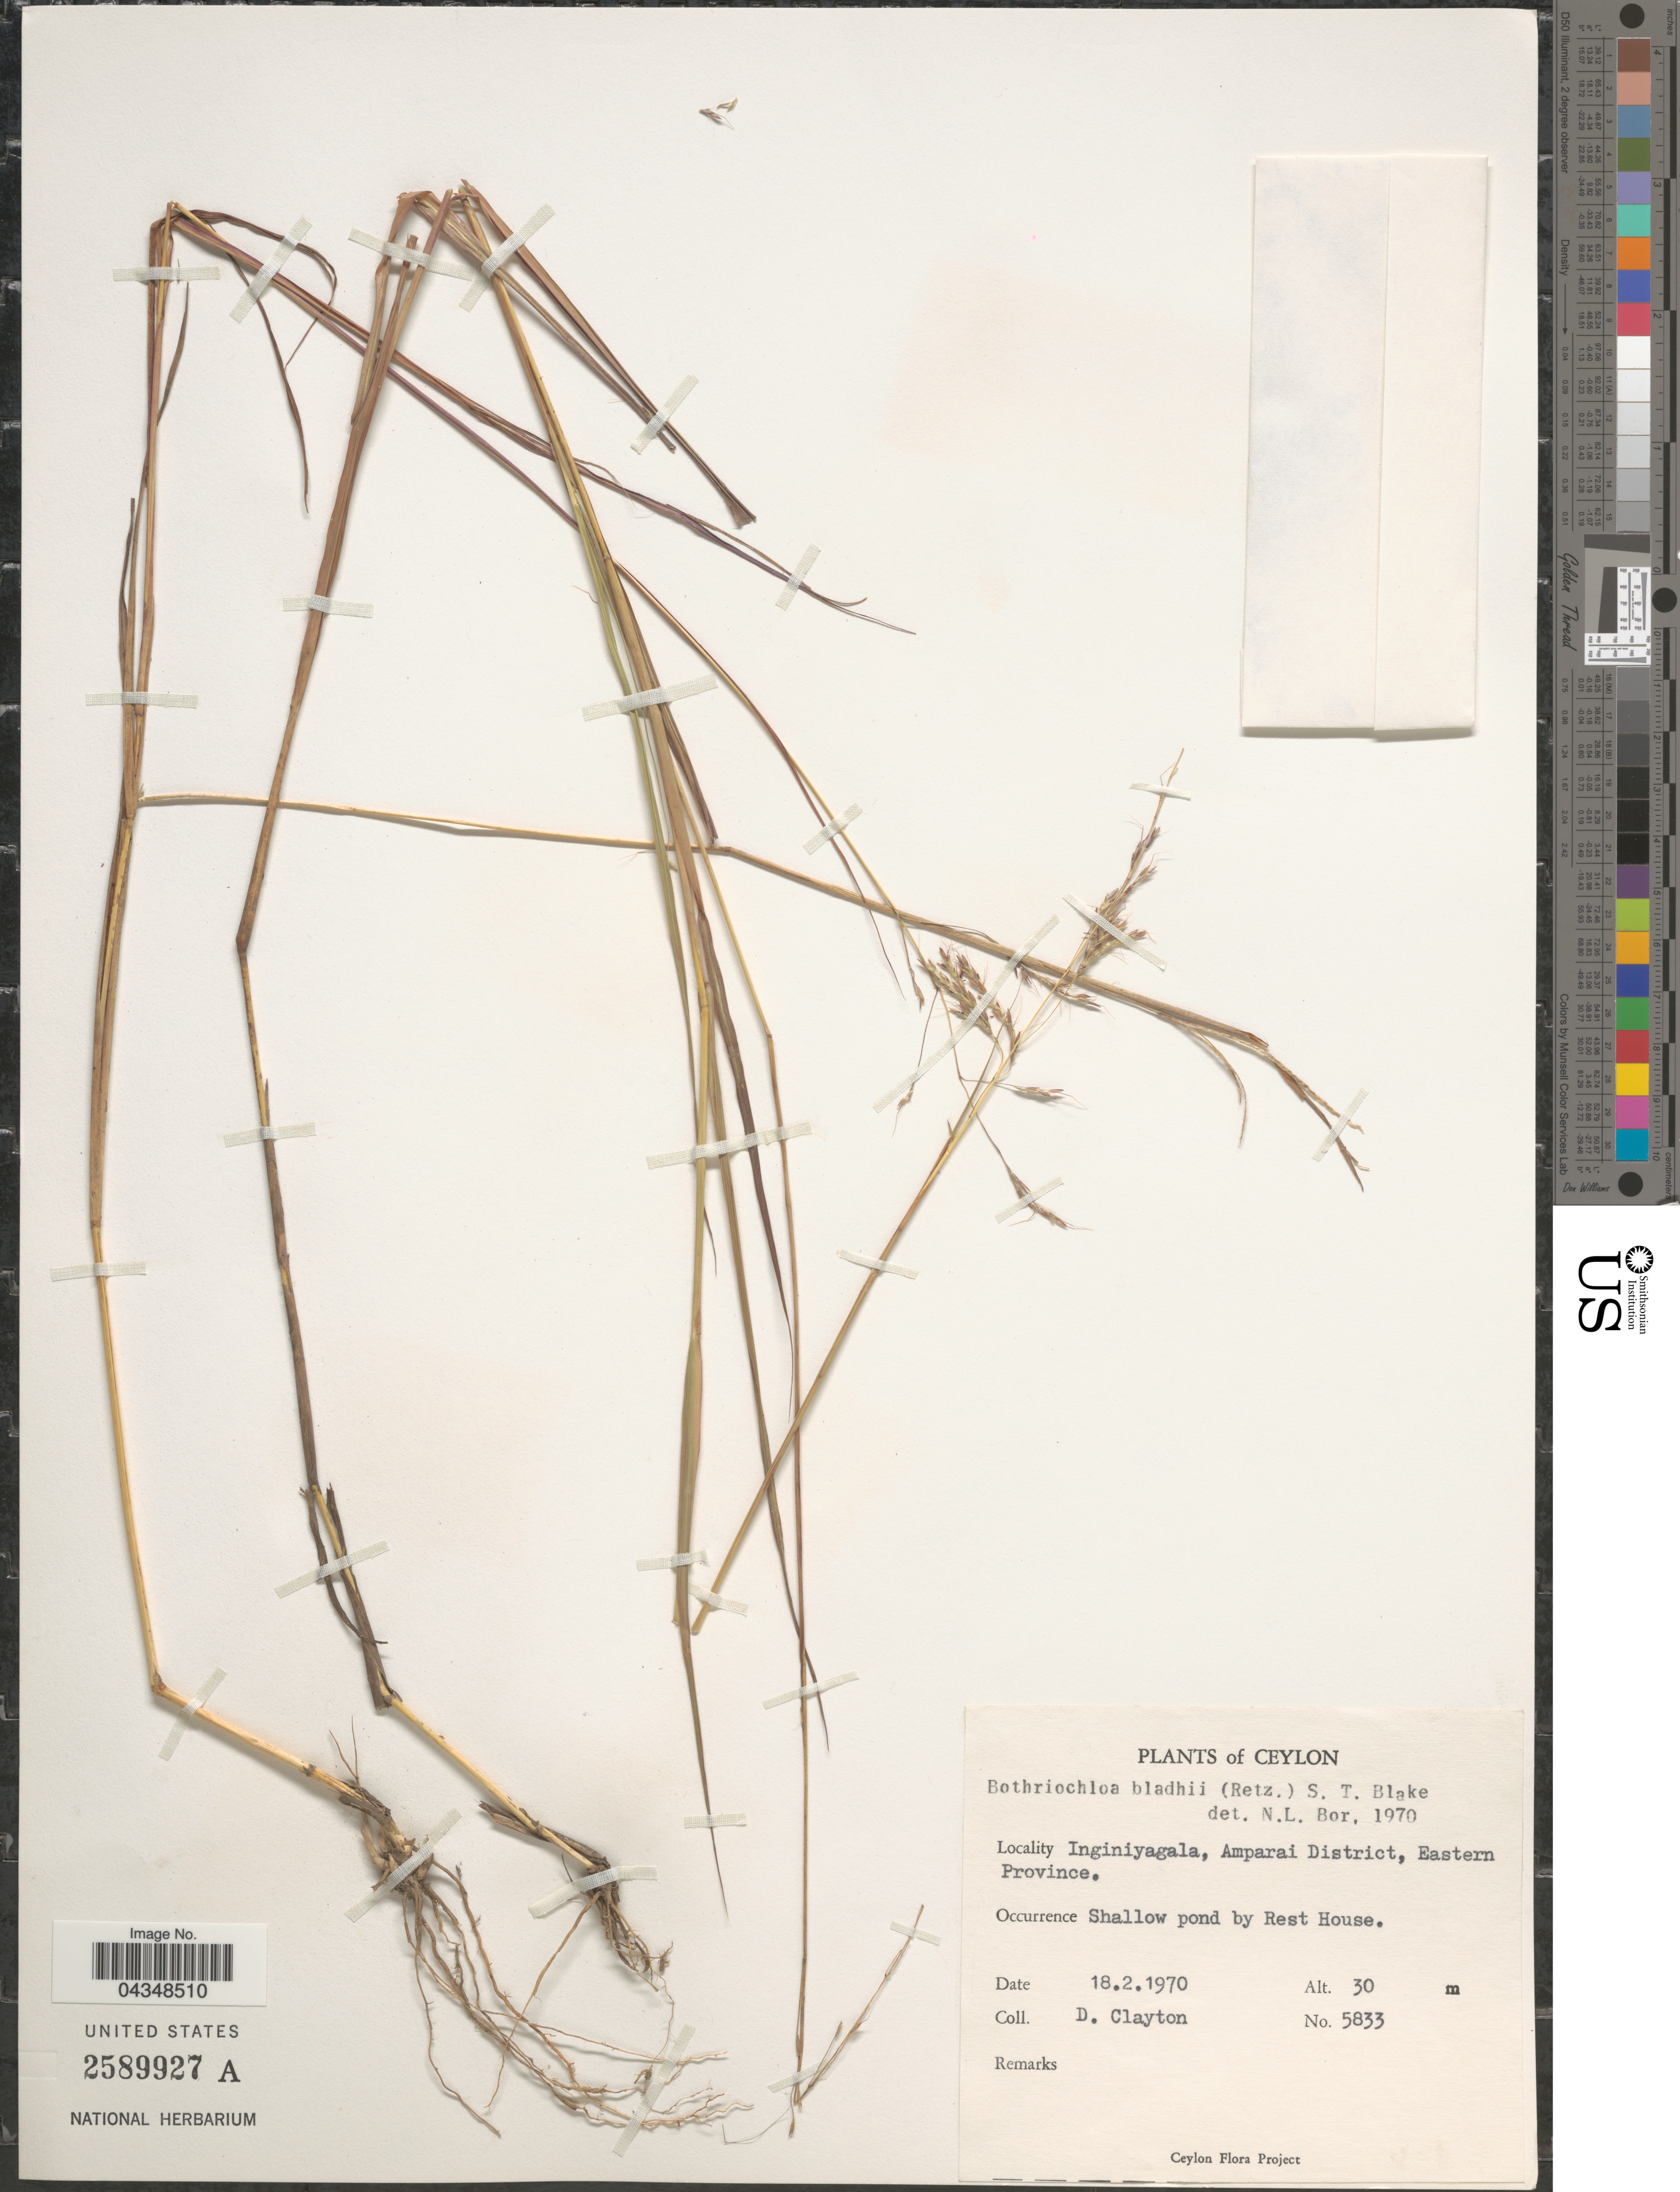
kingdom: Plantae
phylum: Tracheophyta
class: Liliopsida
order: Poales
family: Poaceae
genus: Bothriochloa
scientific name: Bothriochloa bladhii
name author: (Retz.) S.T. Blake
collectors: D. Clayton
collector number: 5833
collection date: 1970-02-18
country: Sri Lanka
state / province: Eastern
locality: Ceylon. Inginiyagala, Amparai District, Eastern Province. Shallow pond by Rest House.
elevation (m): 30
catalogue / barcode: US 2589927A